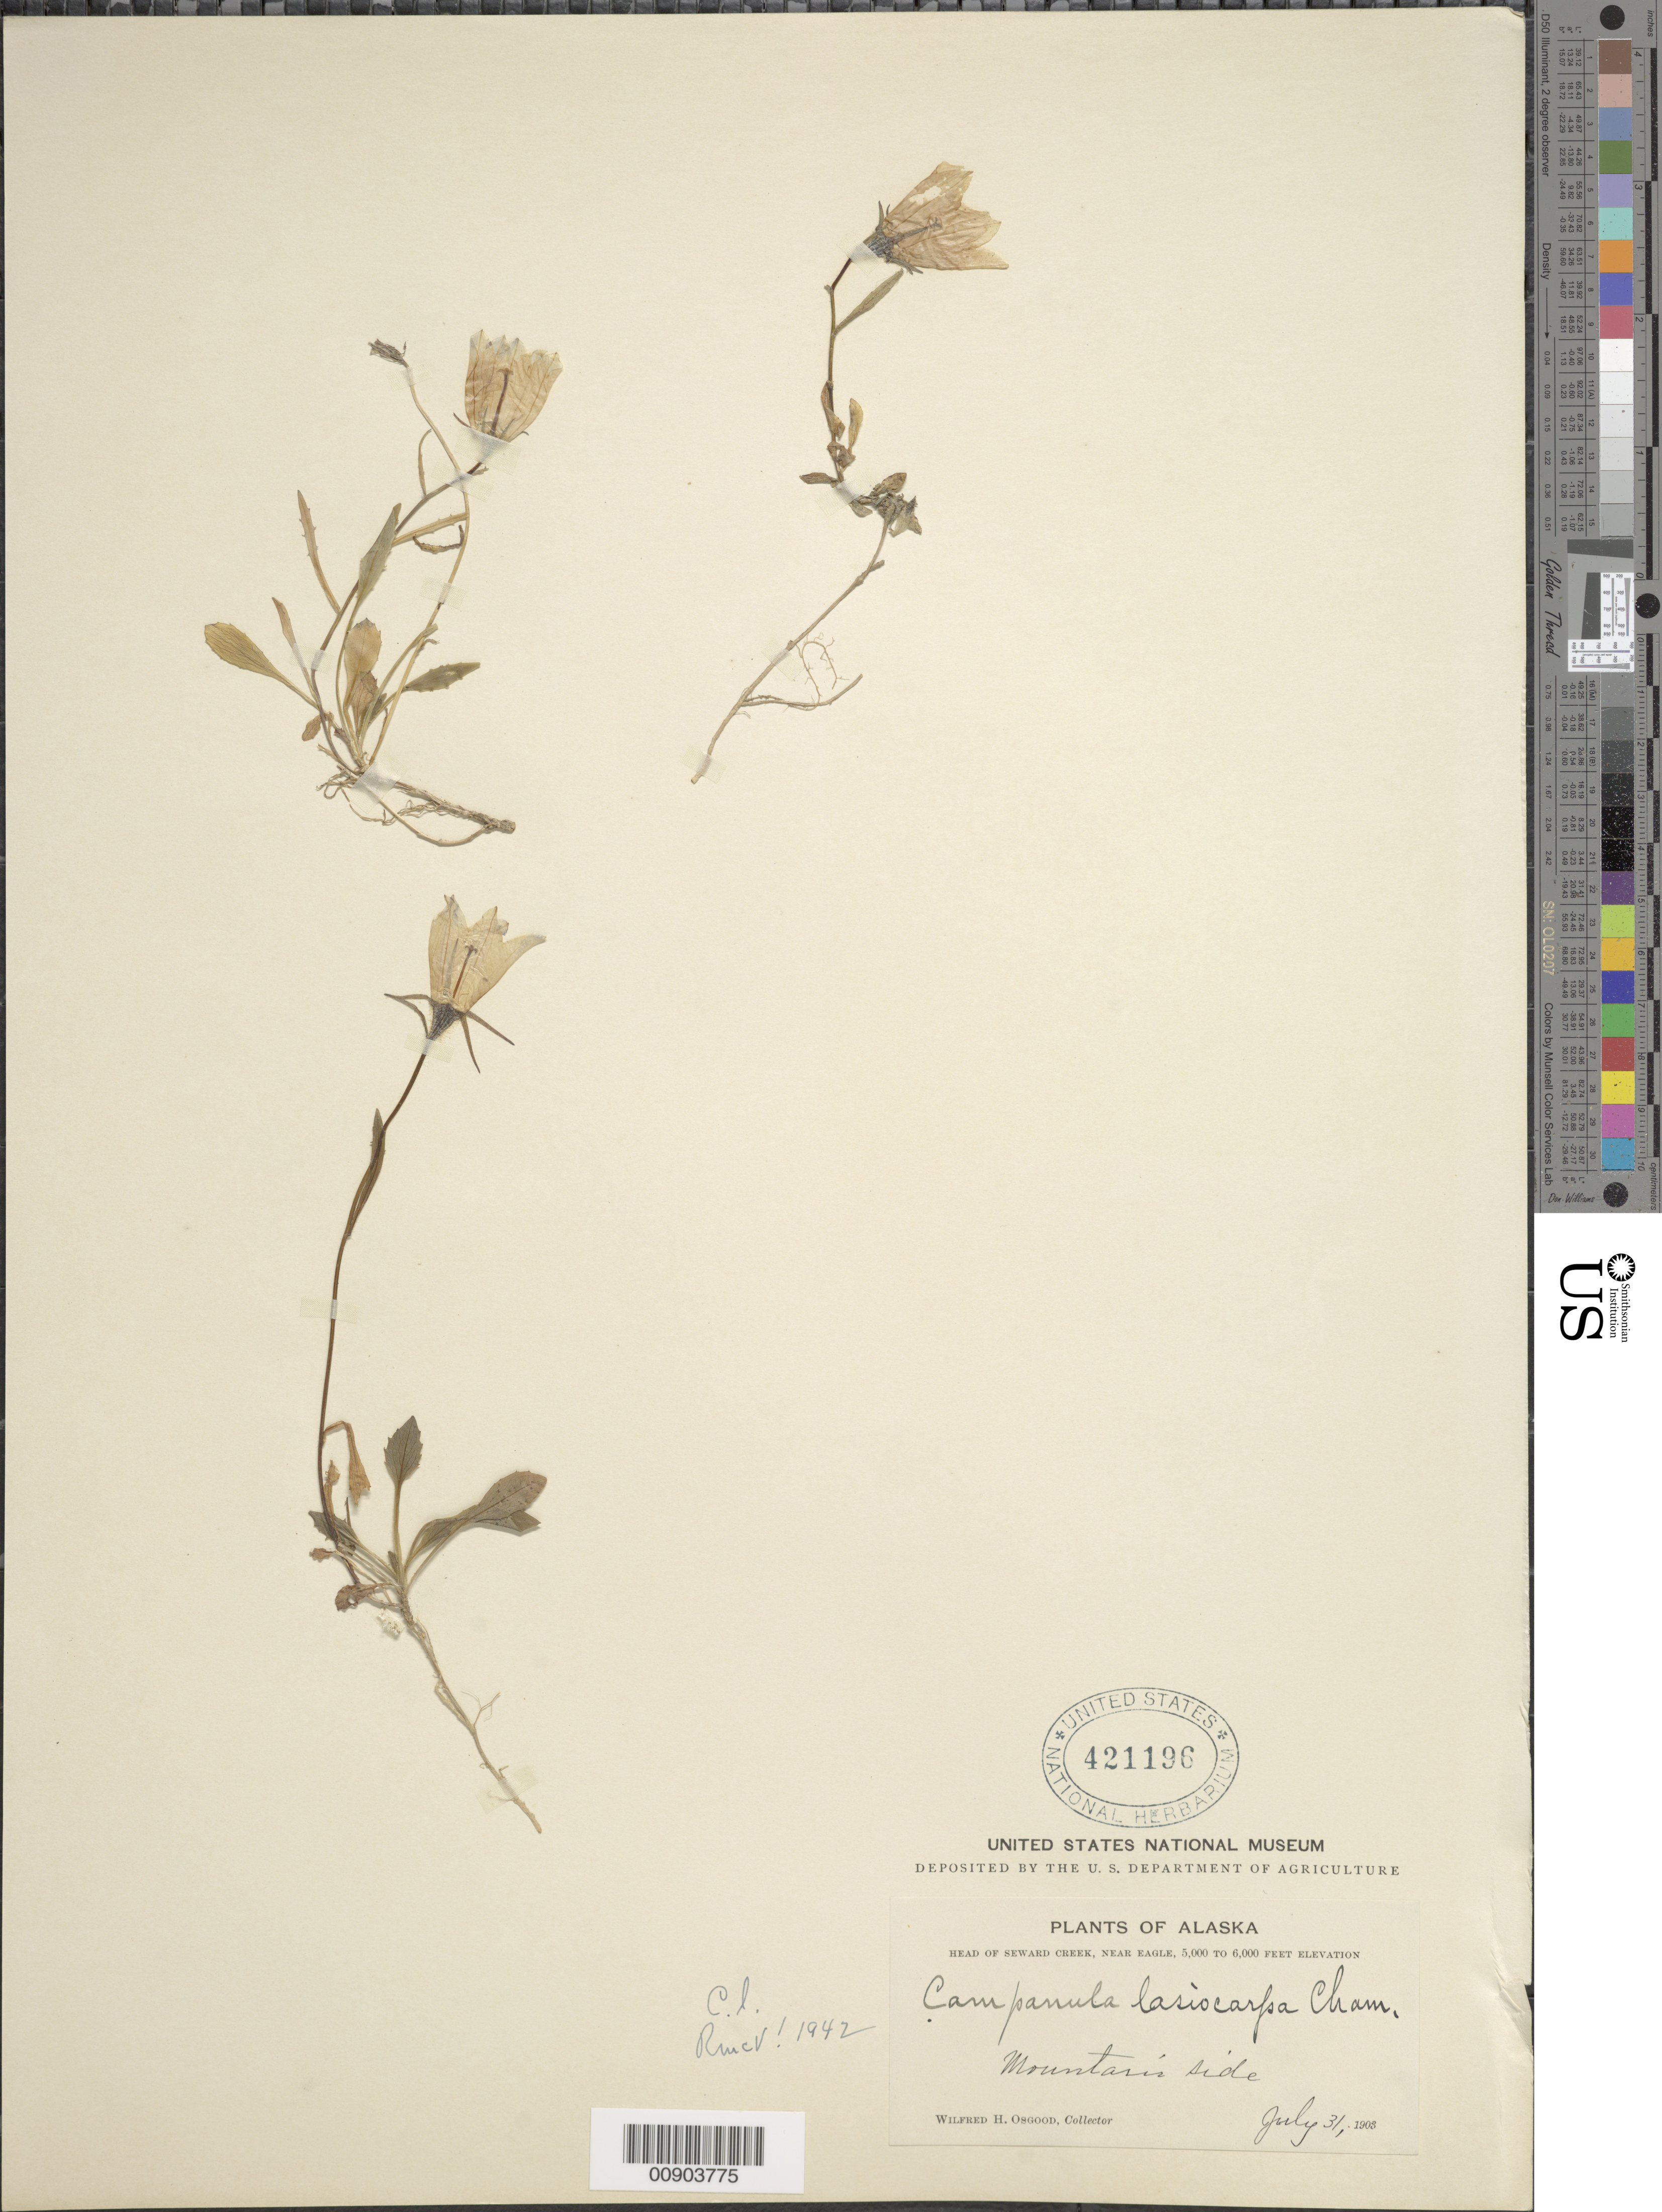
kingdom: Plantae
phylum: Tracheophyta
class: Magnoliopsida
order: Asterales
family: Campanulaceae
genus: Campanula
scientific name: Campanula lasiocarpa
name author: Cham.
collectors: W. Osgood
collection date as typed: July 31, 1903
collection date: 1903-07-31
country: United States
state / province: Alaska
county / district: Fairbanks North Star Borough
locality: Head of Seward Creek, near Eagle.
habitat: Mountainside.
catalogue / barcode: US 421196